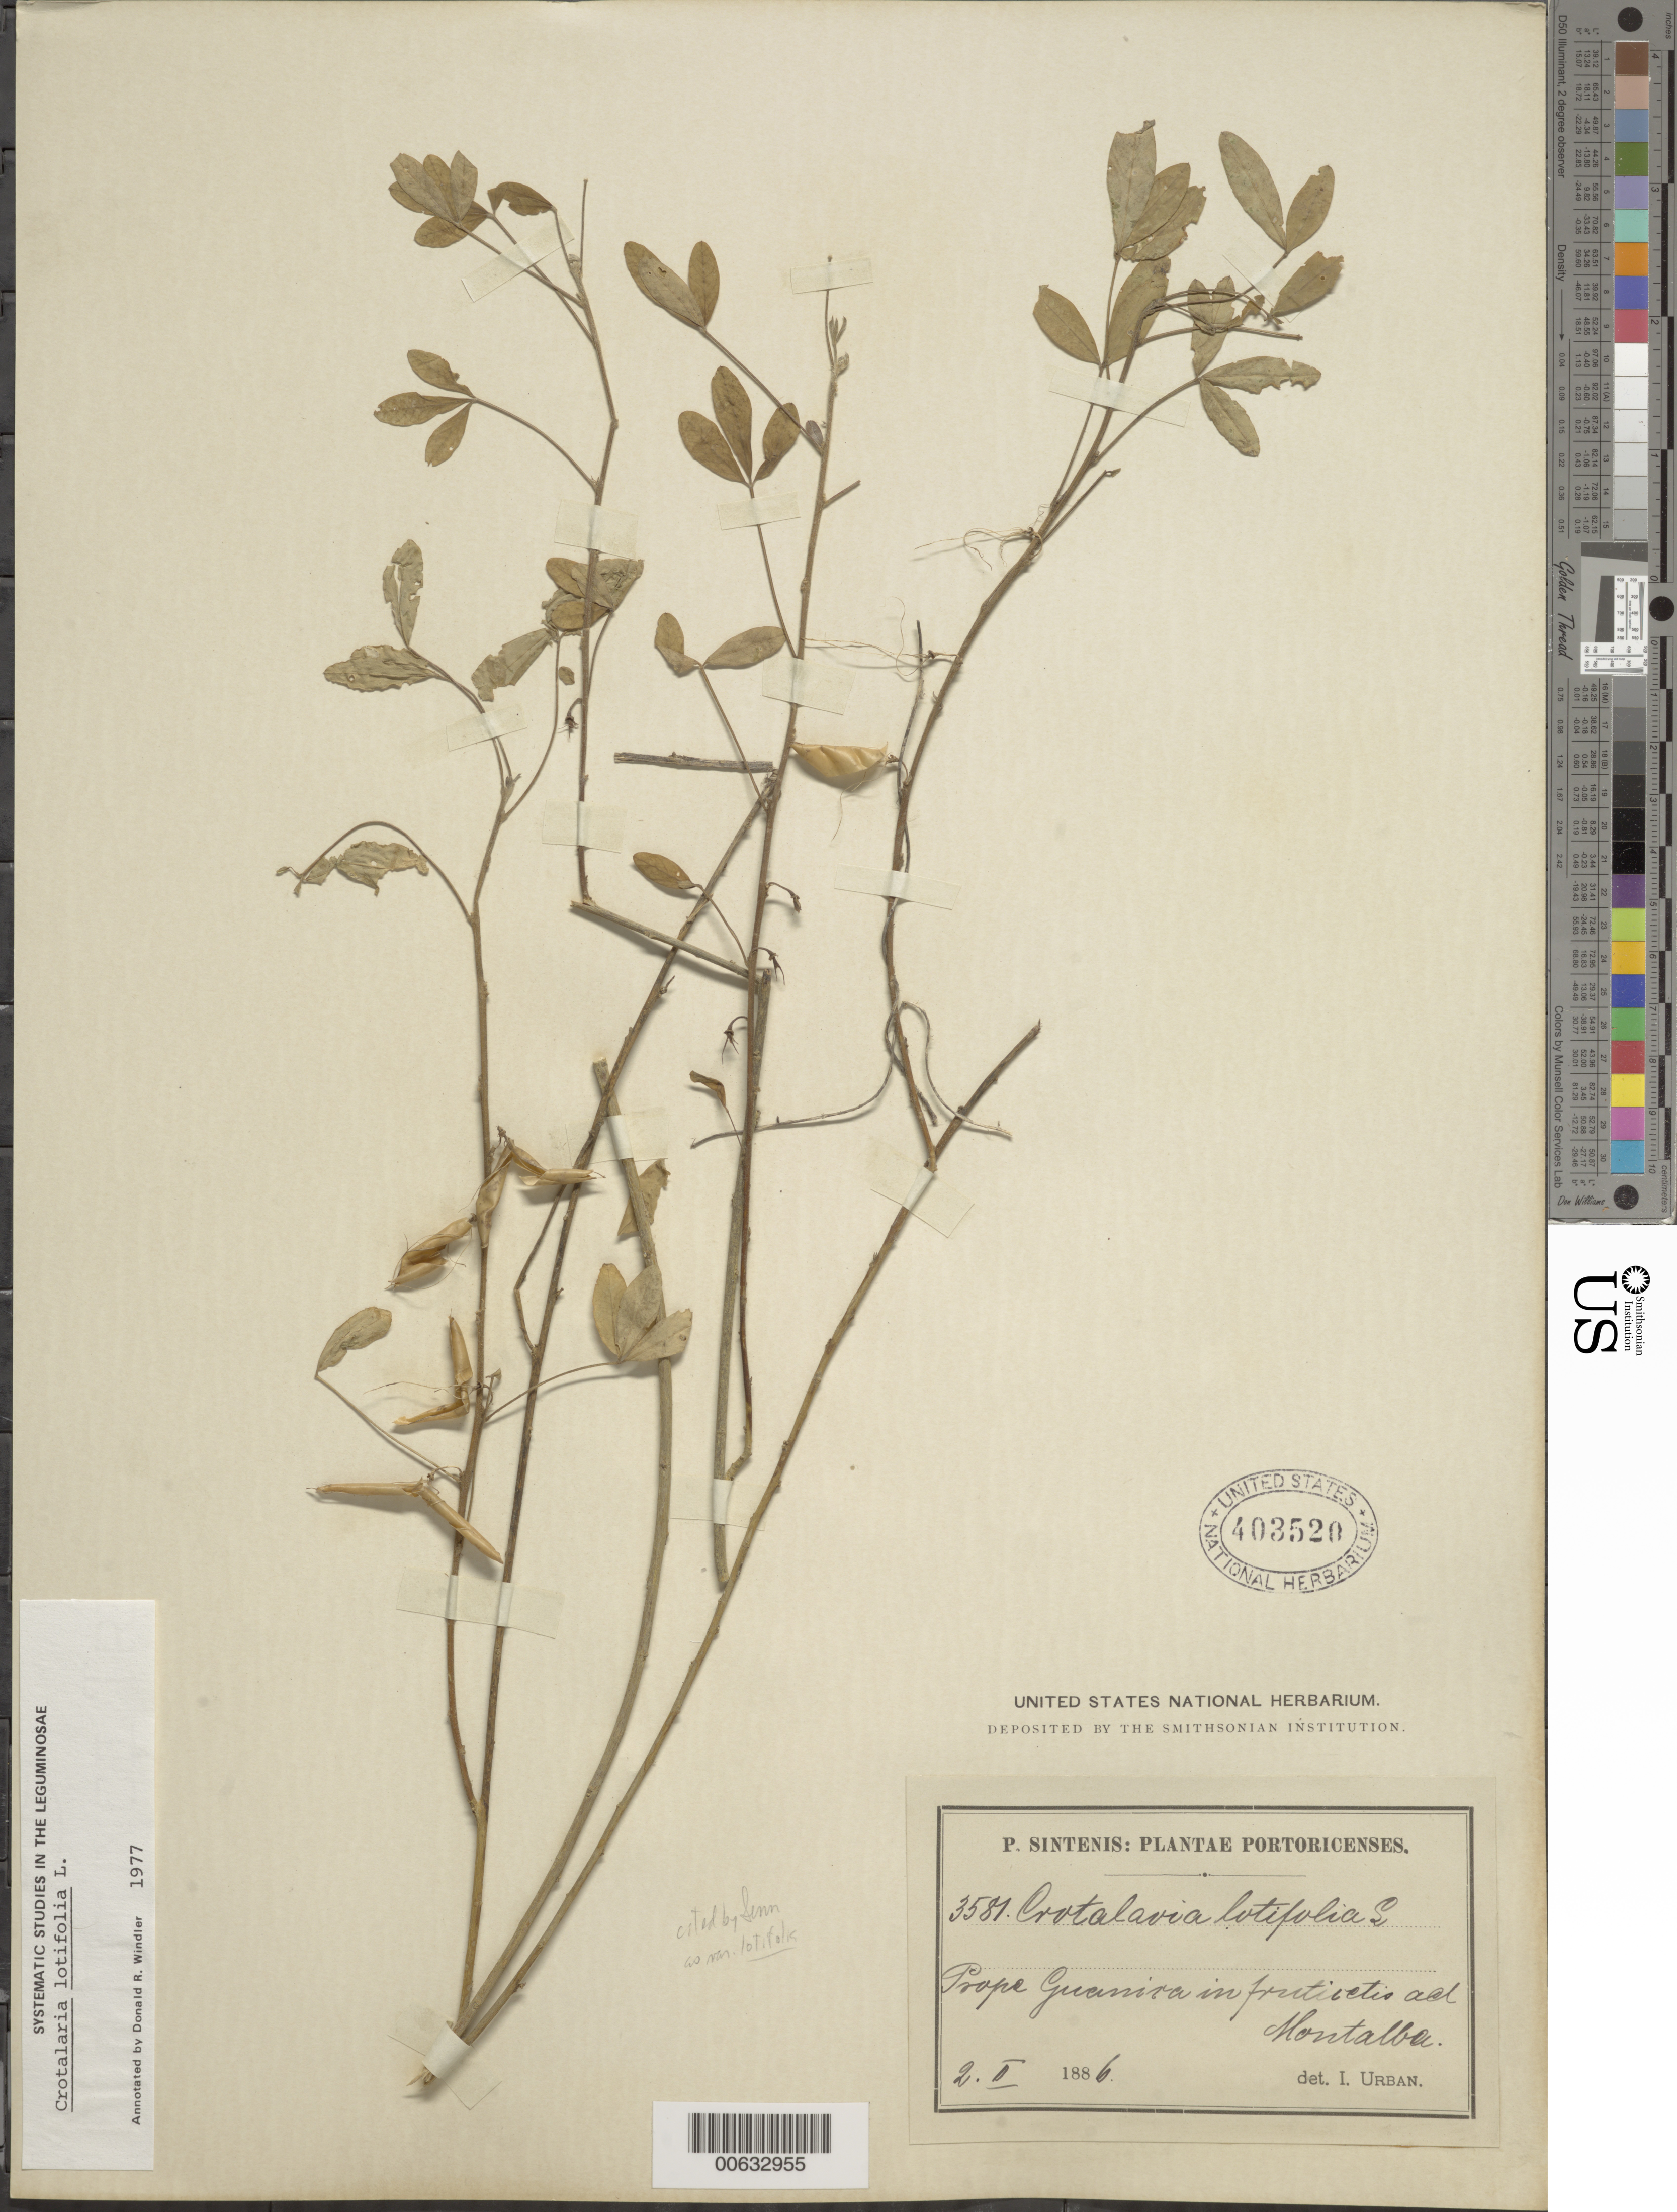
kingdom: Plantae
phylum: Tracheophyta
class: Magnoliopsida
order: Fabales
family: Fabaceae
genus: Crotalaria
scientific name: Crotalaria latifolia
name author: L.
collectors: P. Sintenis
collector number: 3581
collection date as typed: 02 Feb 1886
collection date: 1886-02-02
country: Puerto Rico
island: Greater Antilles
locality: Prope Guanica, in fruticetis ad Montalba.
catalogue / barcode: US 403520